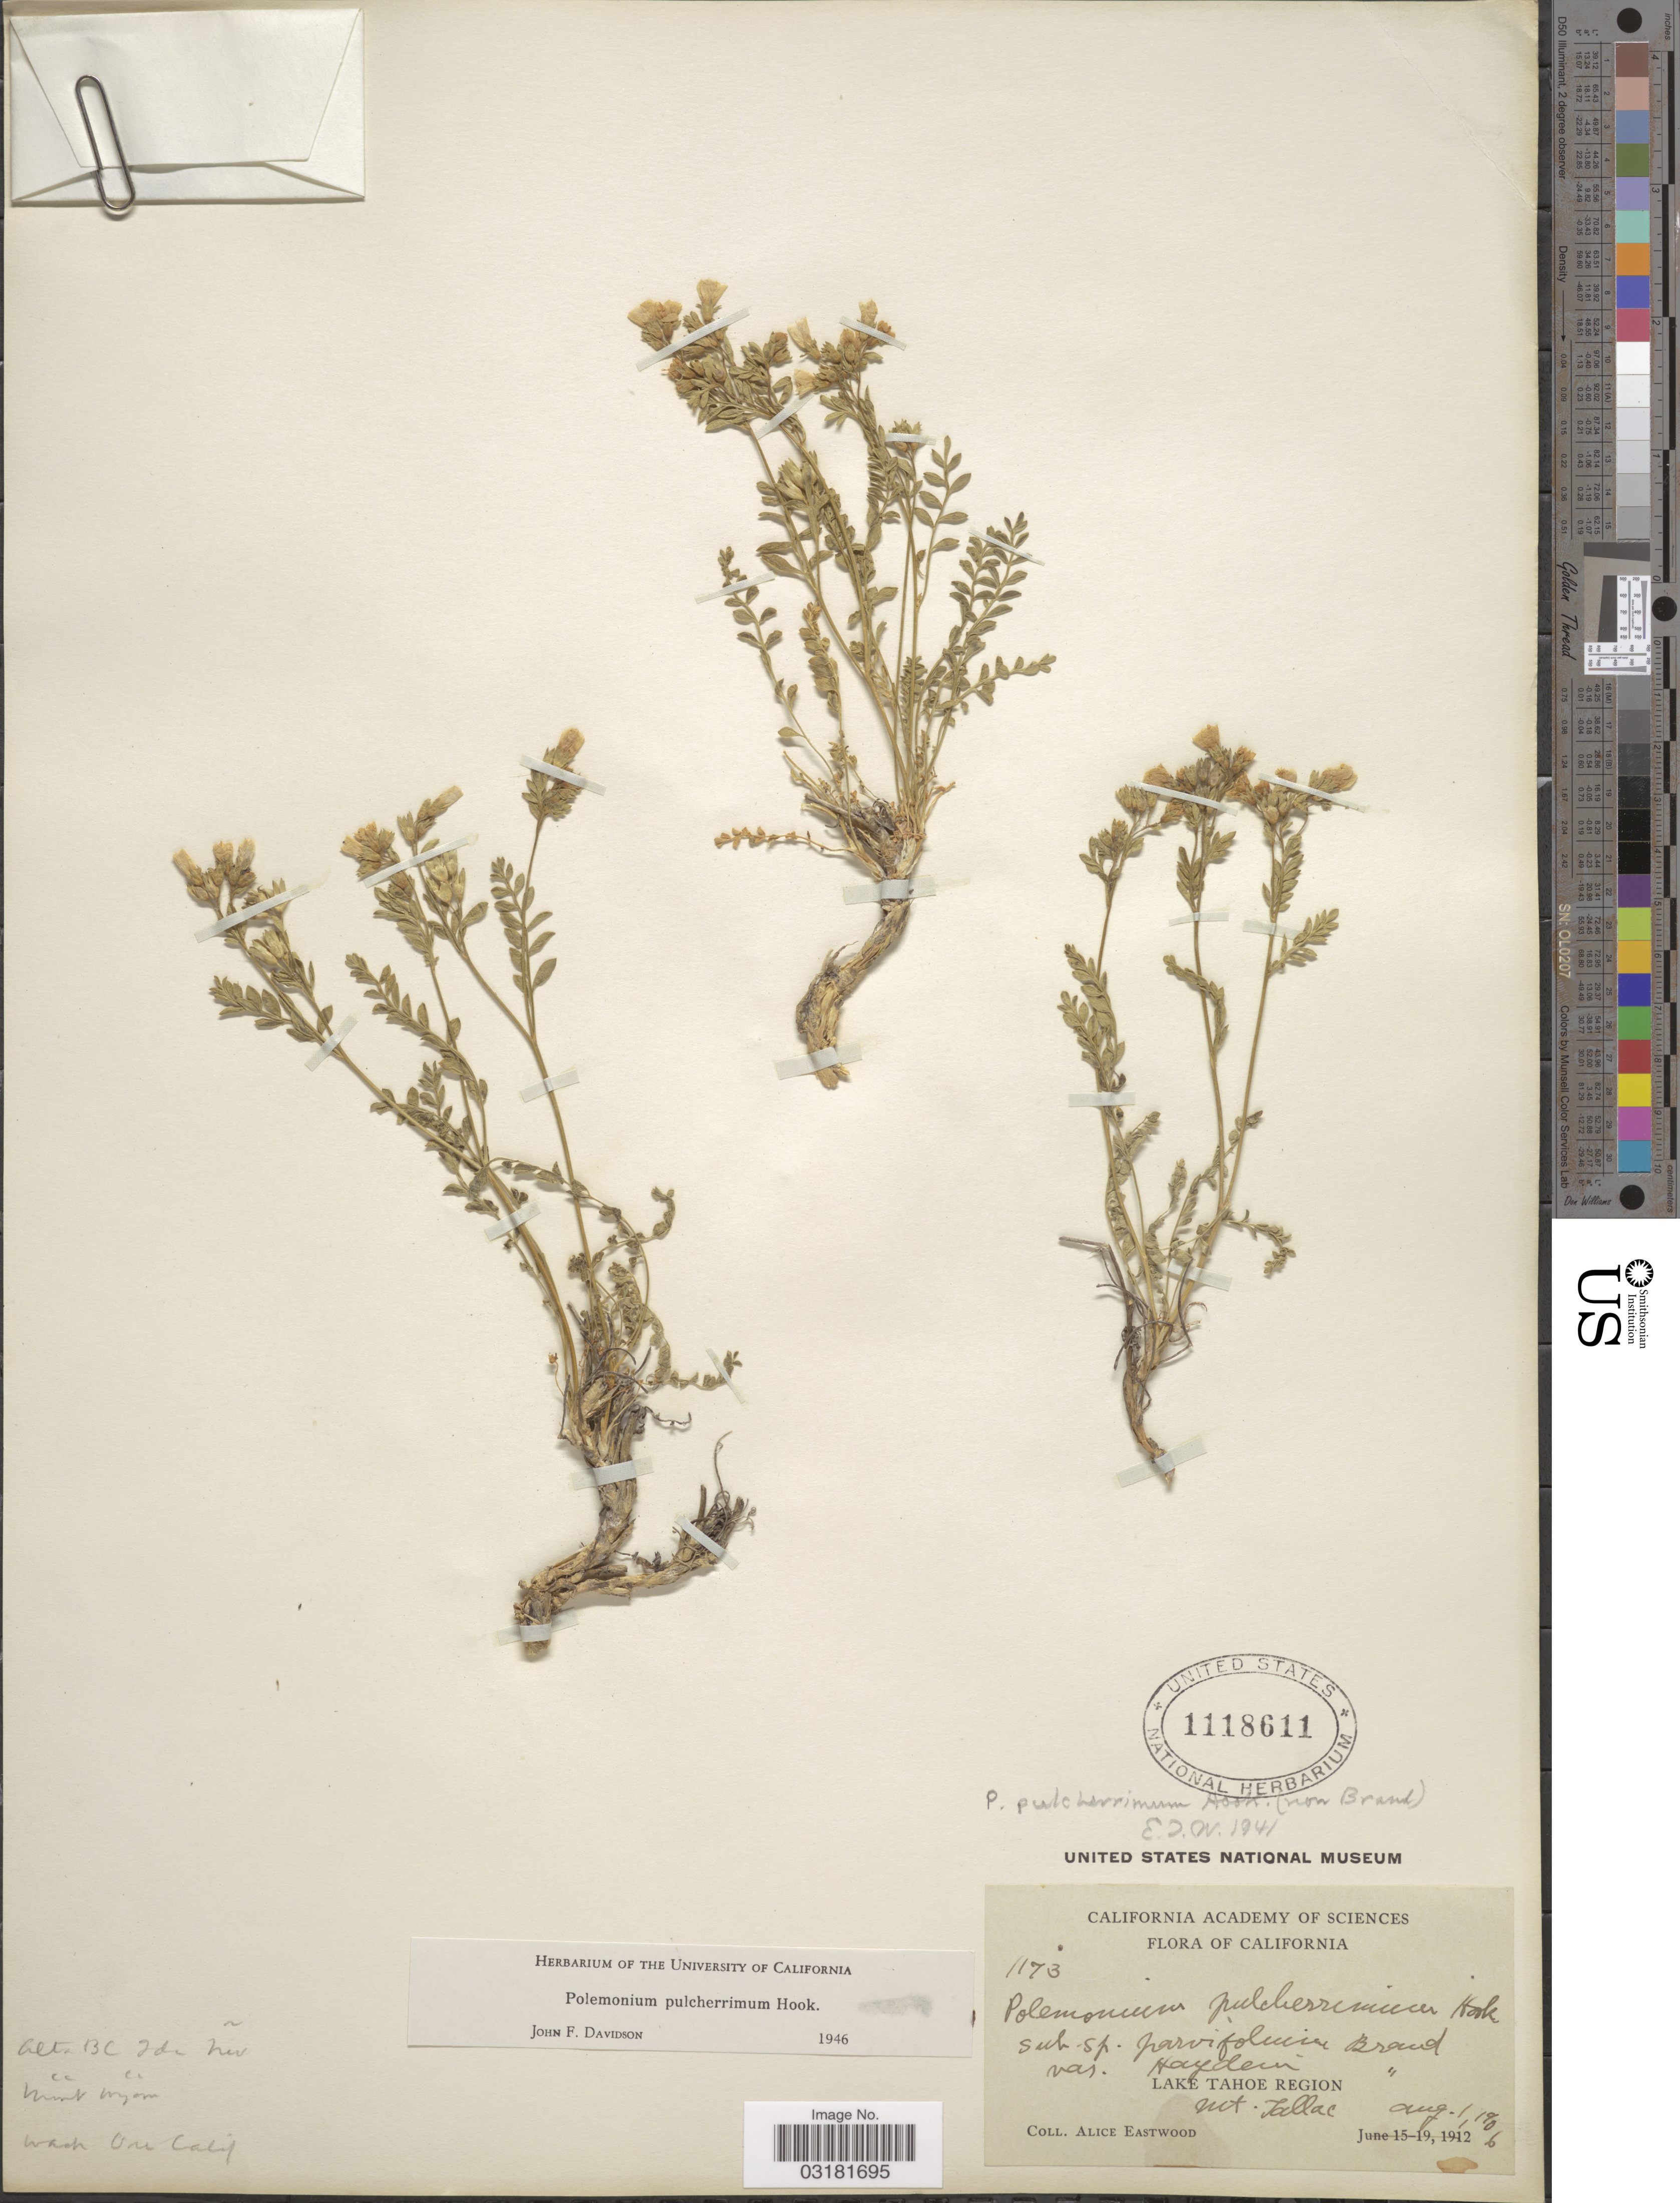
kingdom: Plantae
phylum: Tracheophyta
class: Magnoliopsida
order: Ericales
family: Polemoniaceae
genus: Polemonium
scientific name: Polemonium pulcherrimum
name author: Hook.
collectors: A. Eastwood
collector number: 1173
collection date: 1906-08-01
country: United States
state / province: California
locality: Lake Tahoe Region. Mt. Tallac.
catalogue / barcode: US 1118611